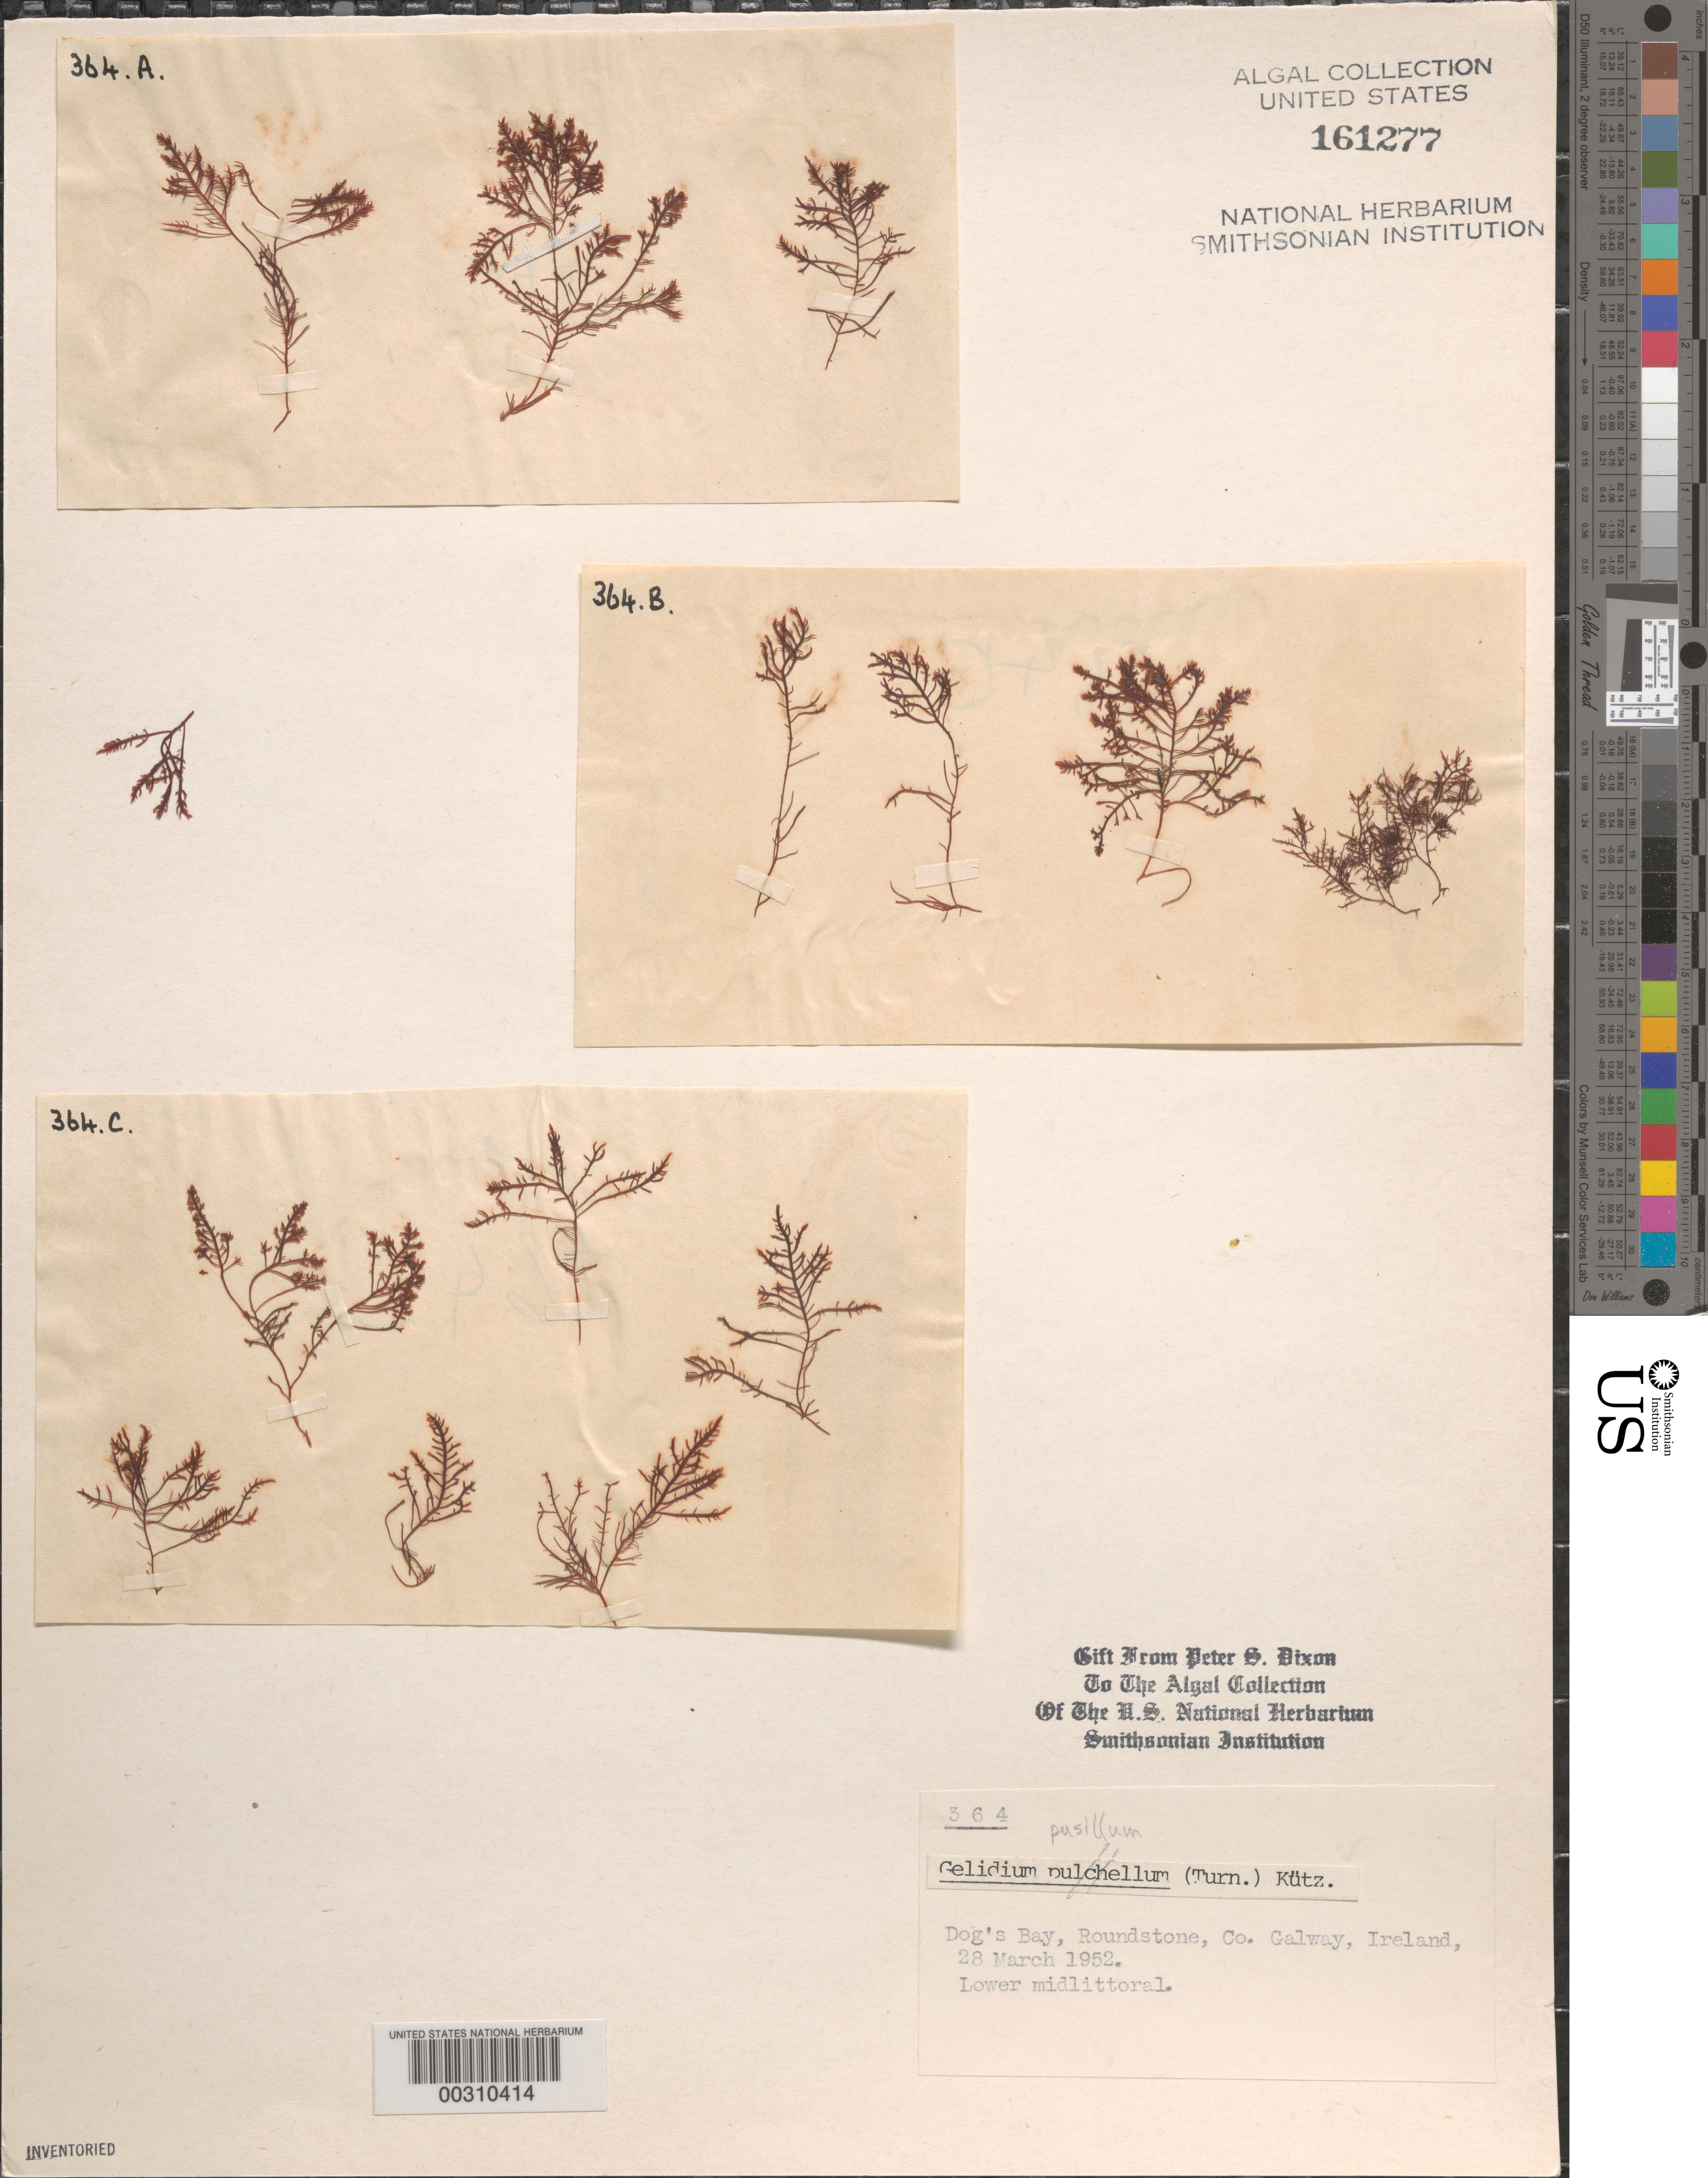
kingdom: Plantae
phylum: Rhodophyta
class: Florideophyceae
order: Gelidiales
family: Gelidiaceae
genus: Gelidium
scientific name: Gelidium pusillum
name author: (Stackh.) Le Jol.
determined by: Dixon, P. S.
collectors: P. S. Dixon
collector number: PSD 364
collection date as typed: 28 Mar 1952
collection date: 1952-03-28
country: Ireland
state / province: Connaught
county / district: Galway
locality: Dog's Bay, Roundstone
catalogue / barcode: US 161277